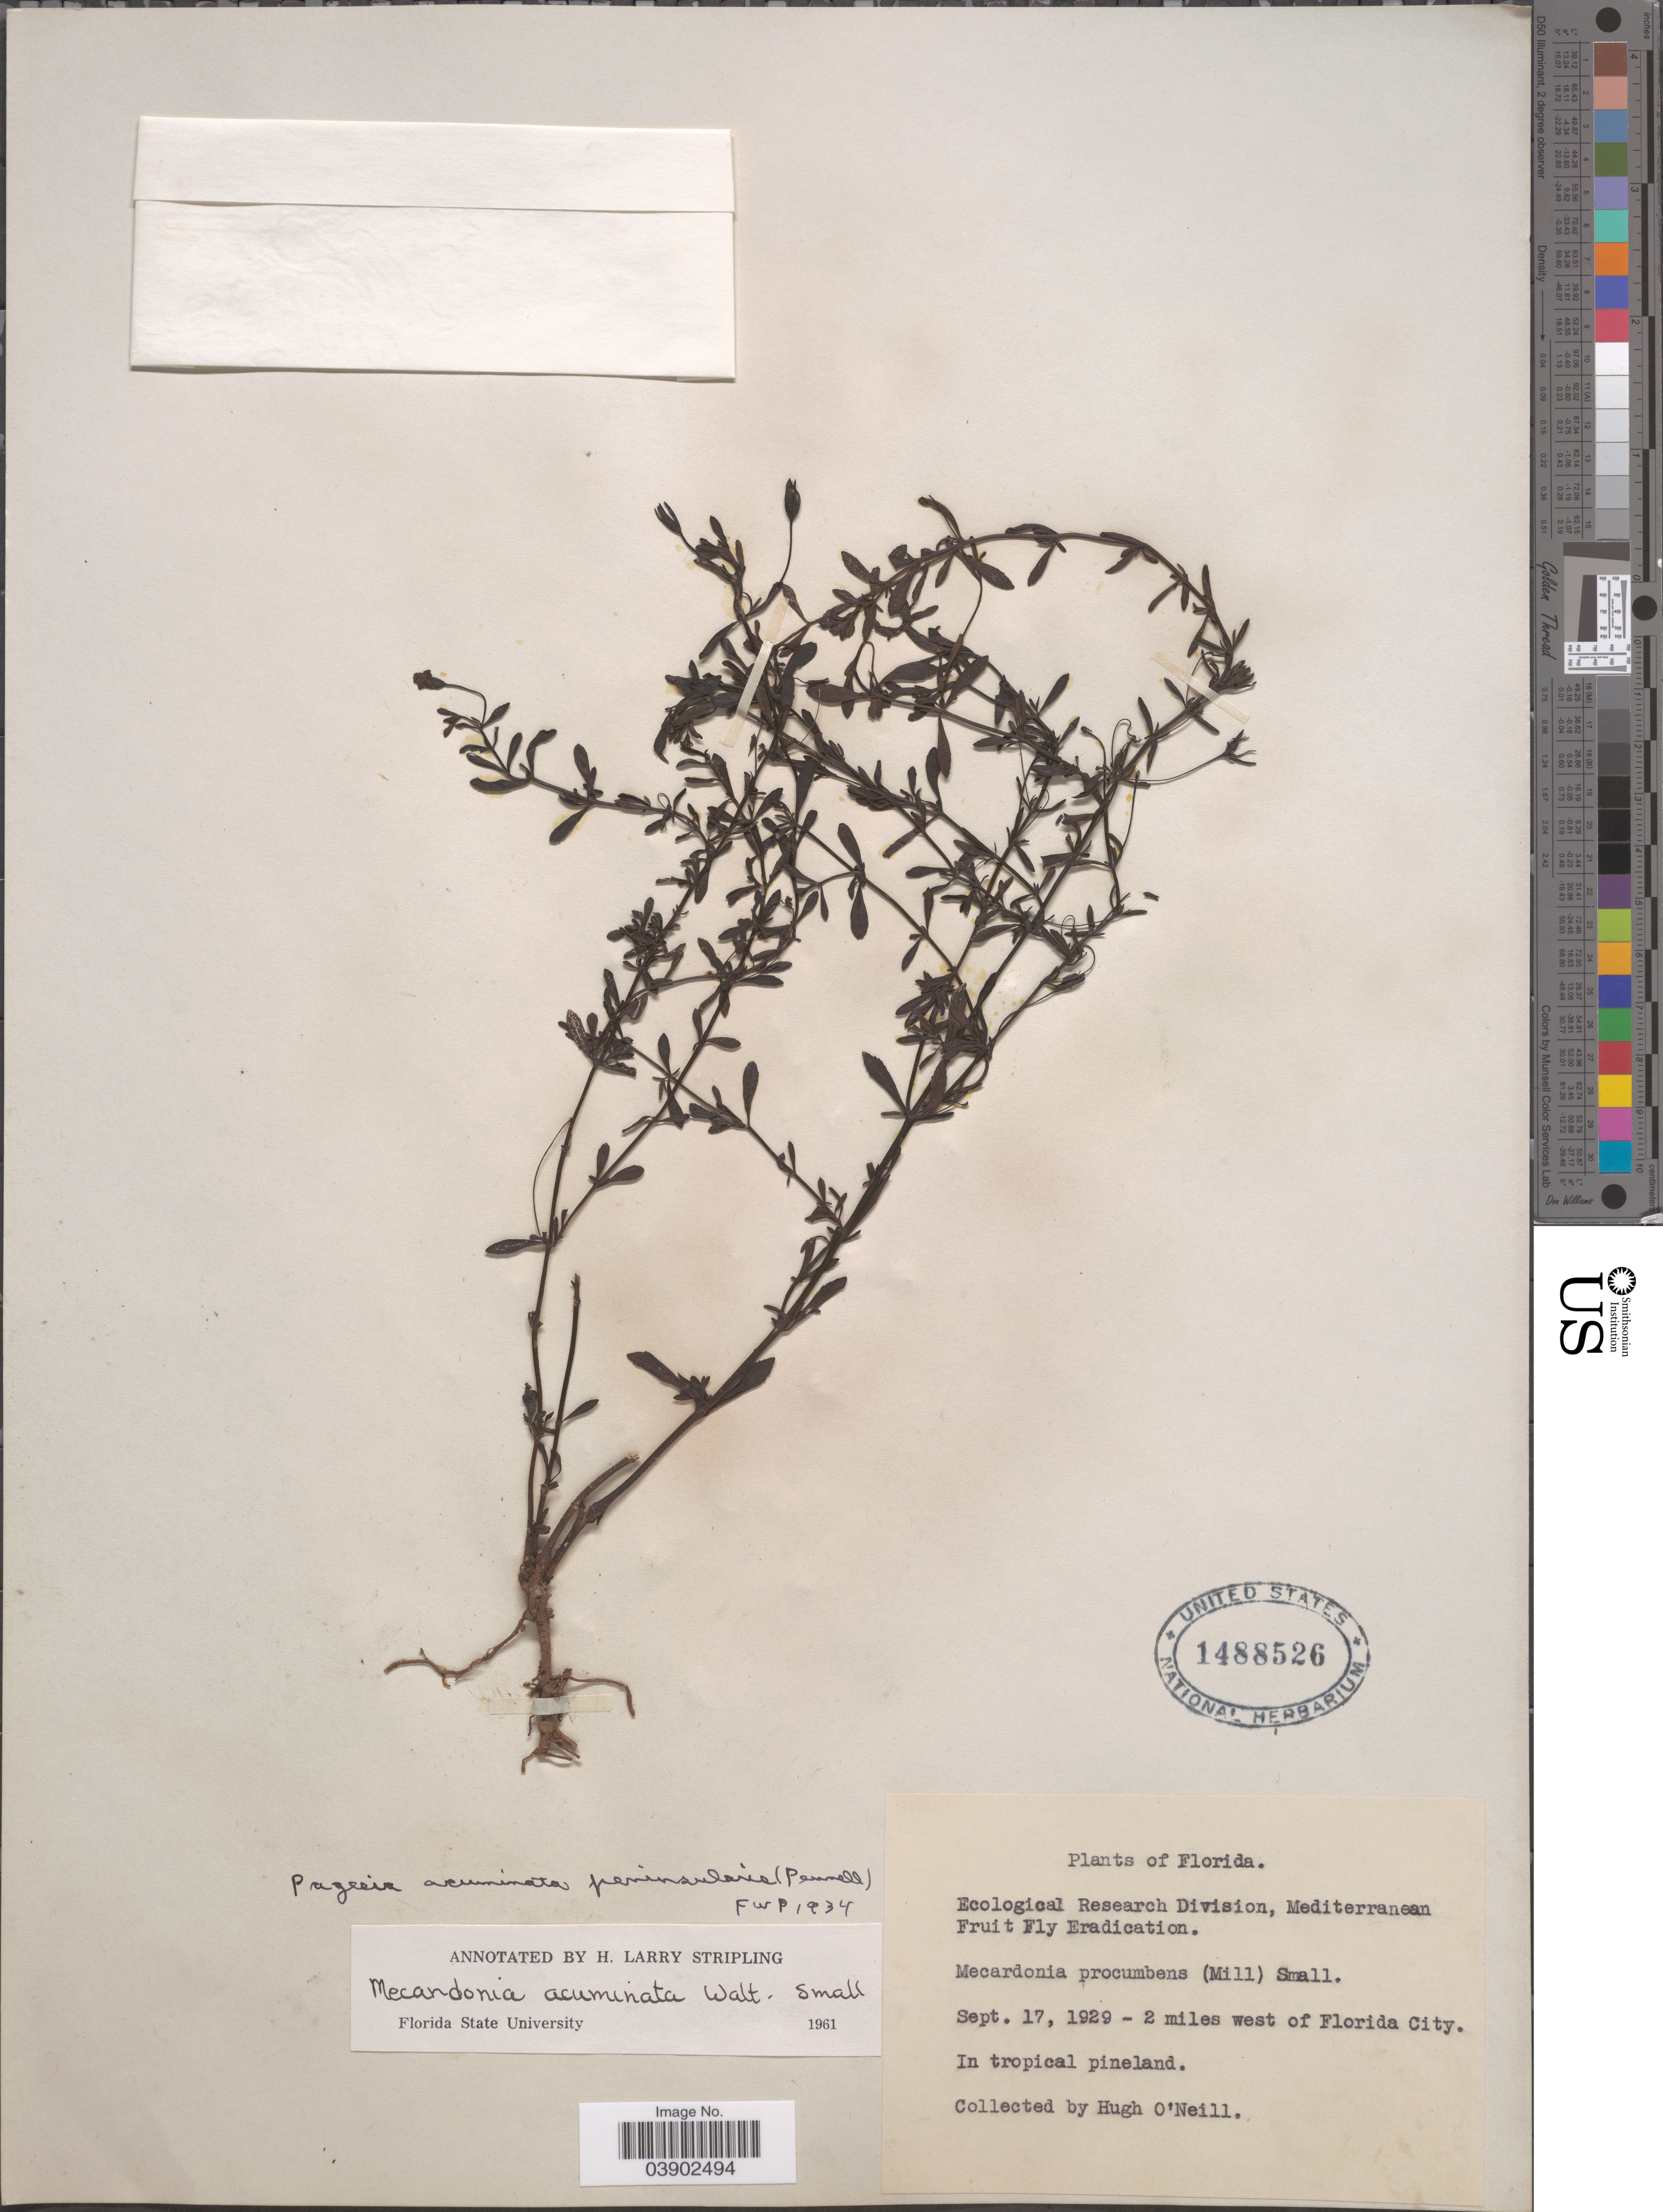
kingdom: Plantae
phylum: Tracheophyta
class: Magnoliopsida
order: Lamiales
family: Plantaginaceae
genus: Mecardonia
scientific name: Mecardonia acuminata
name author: (Walter) Small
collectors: H. O'Neill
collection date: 1929-09-17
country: United States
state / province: Florida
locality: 2 miles west of Florida City.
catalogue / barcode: US 1488526